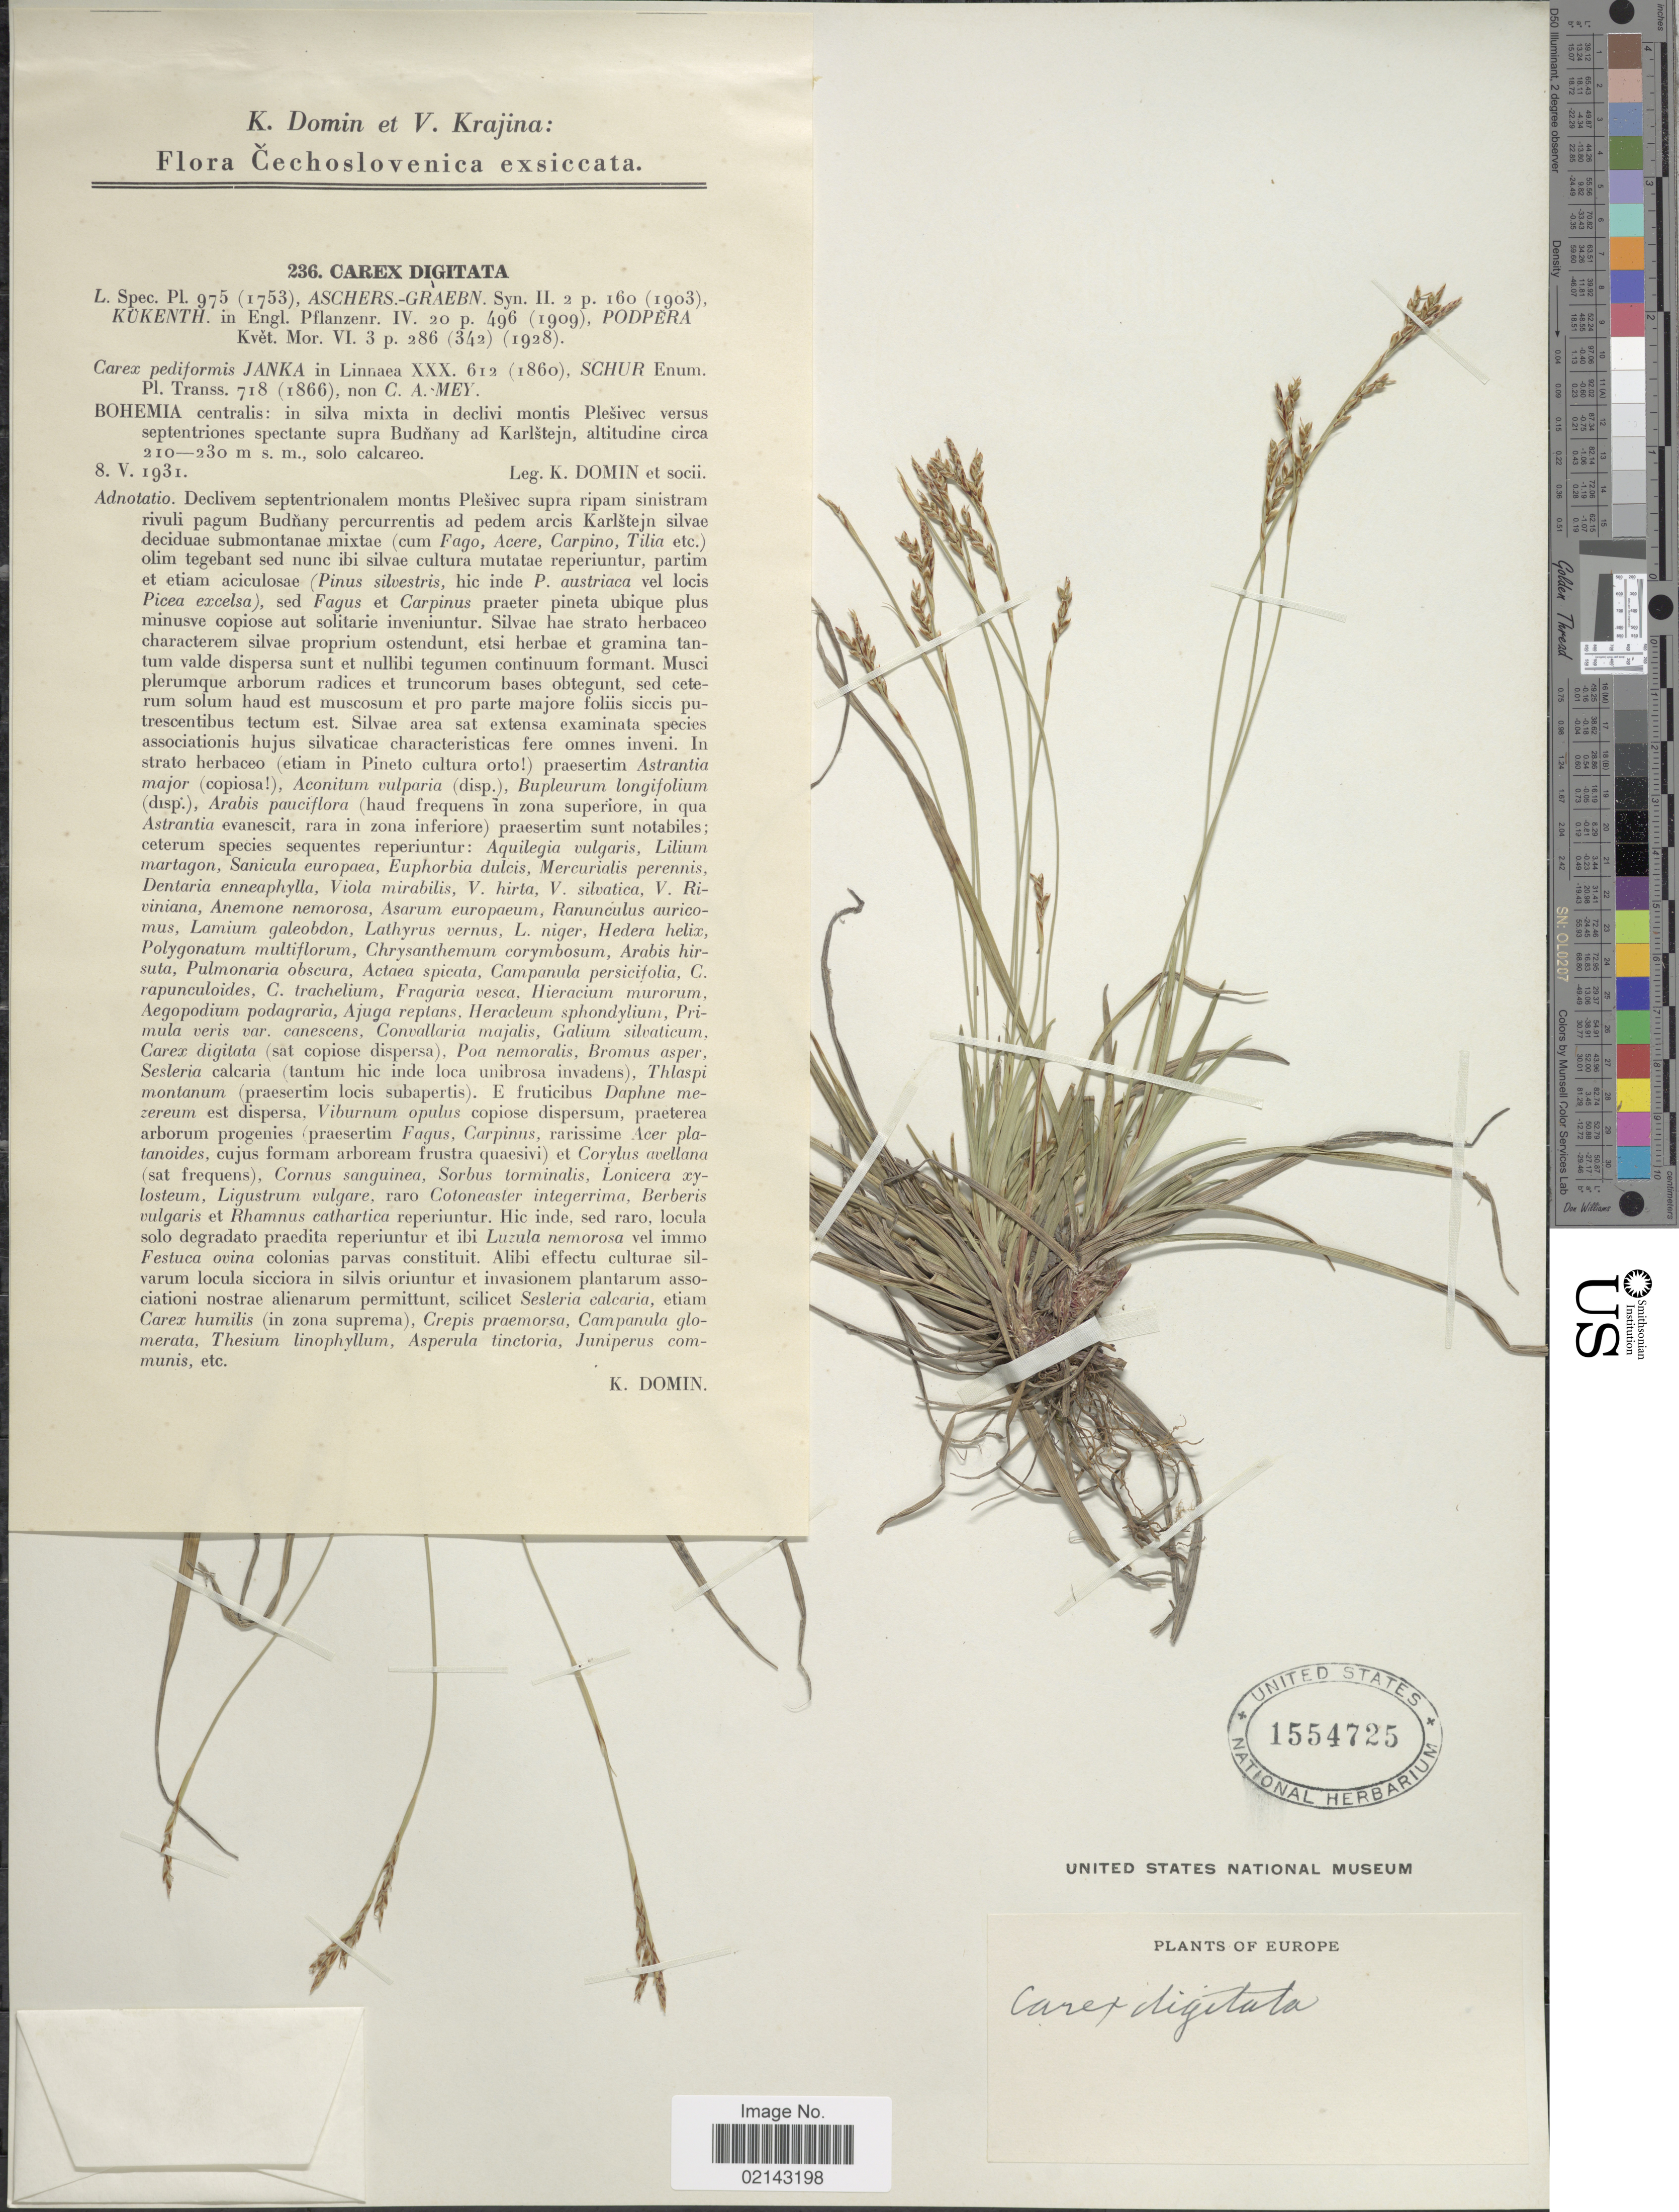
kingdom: Plantae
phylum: Tracheophyta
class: Liliopsida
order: Poales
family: Cyperaceae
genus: Carex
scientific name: Carex digitata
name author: L.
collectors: K. Domin & Et socii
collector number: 236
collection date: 1931-05-08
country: Czechia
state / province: Central Bohemian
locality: Cechoslovenica. Bohemia centralis: in silva mixta in declivi montis Plesivec versus septentriones spectante supra Budnany ad Karlstejn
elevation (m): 210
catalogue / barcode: US 1554725